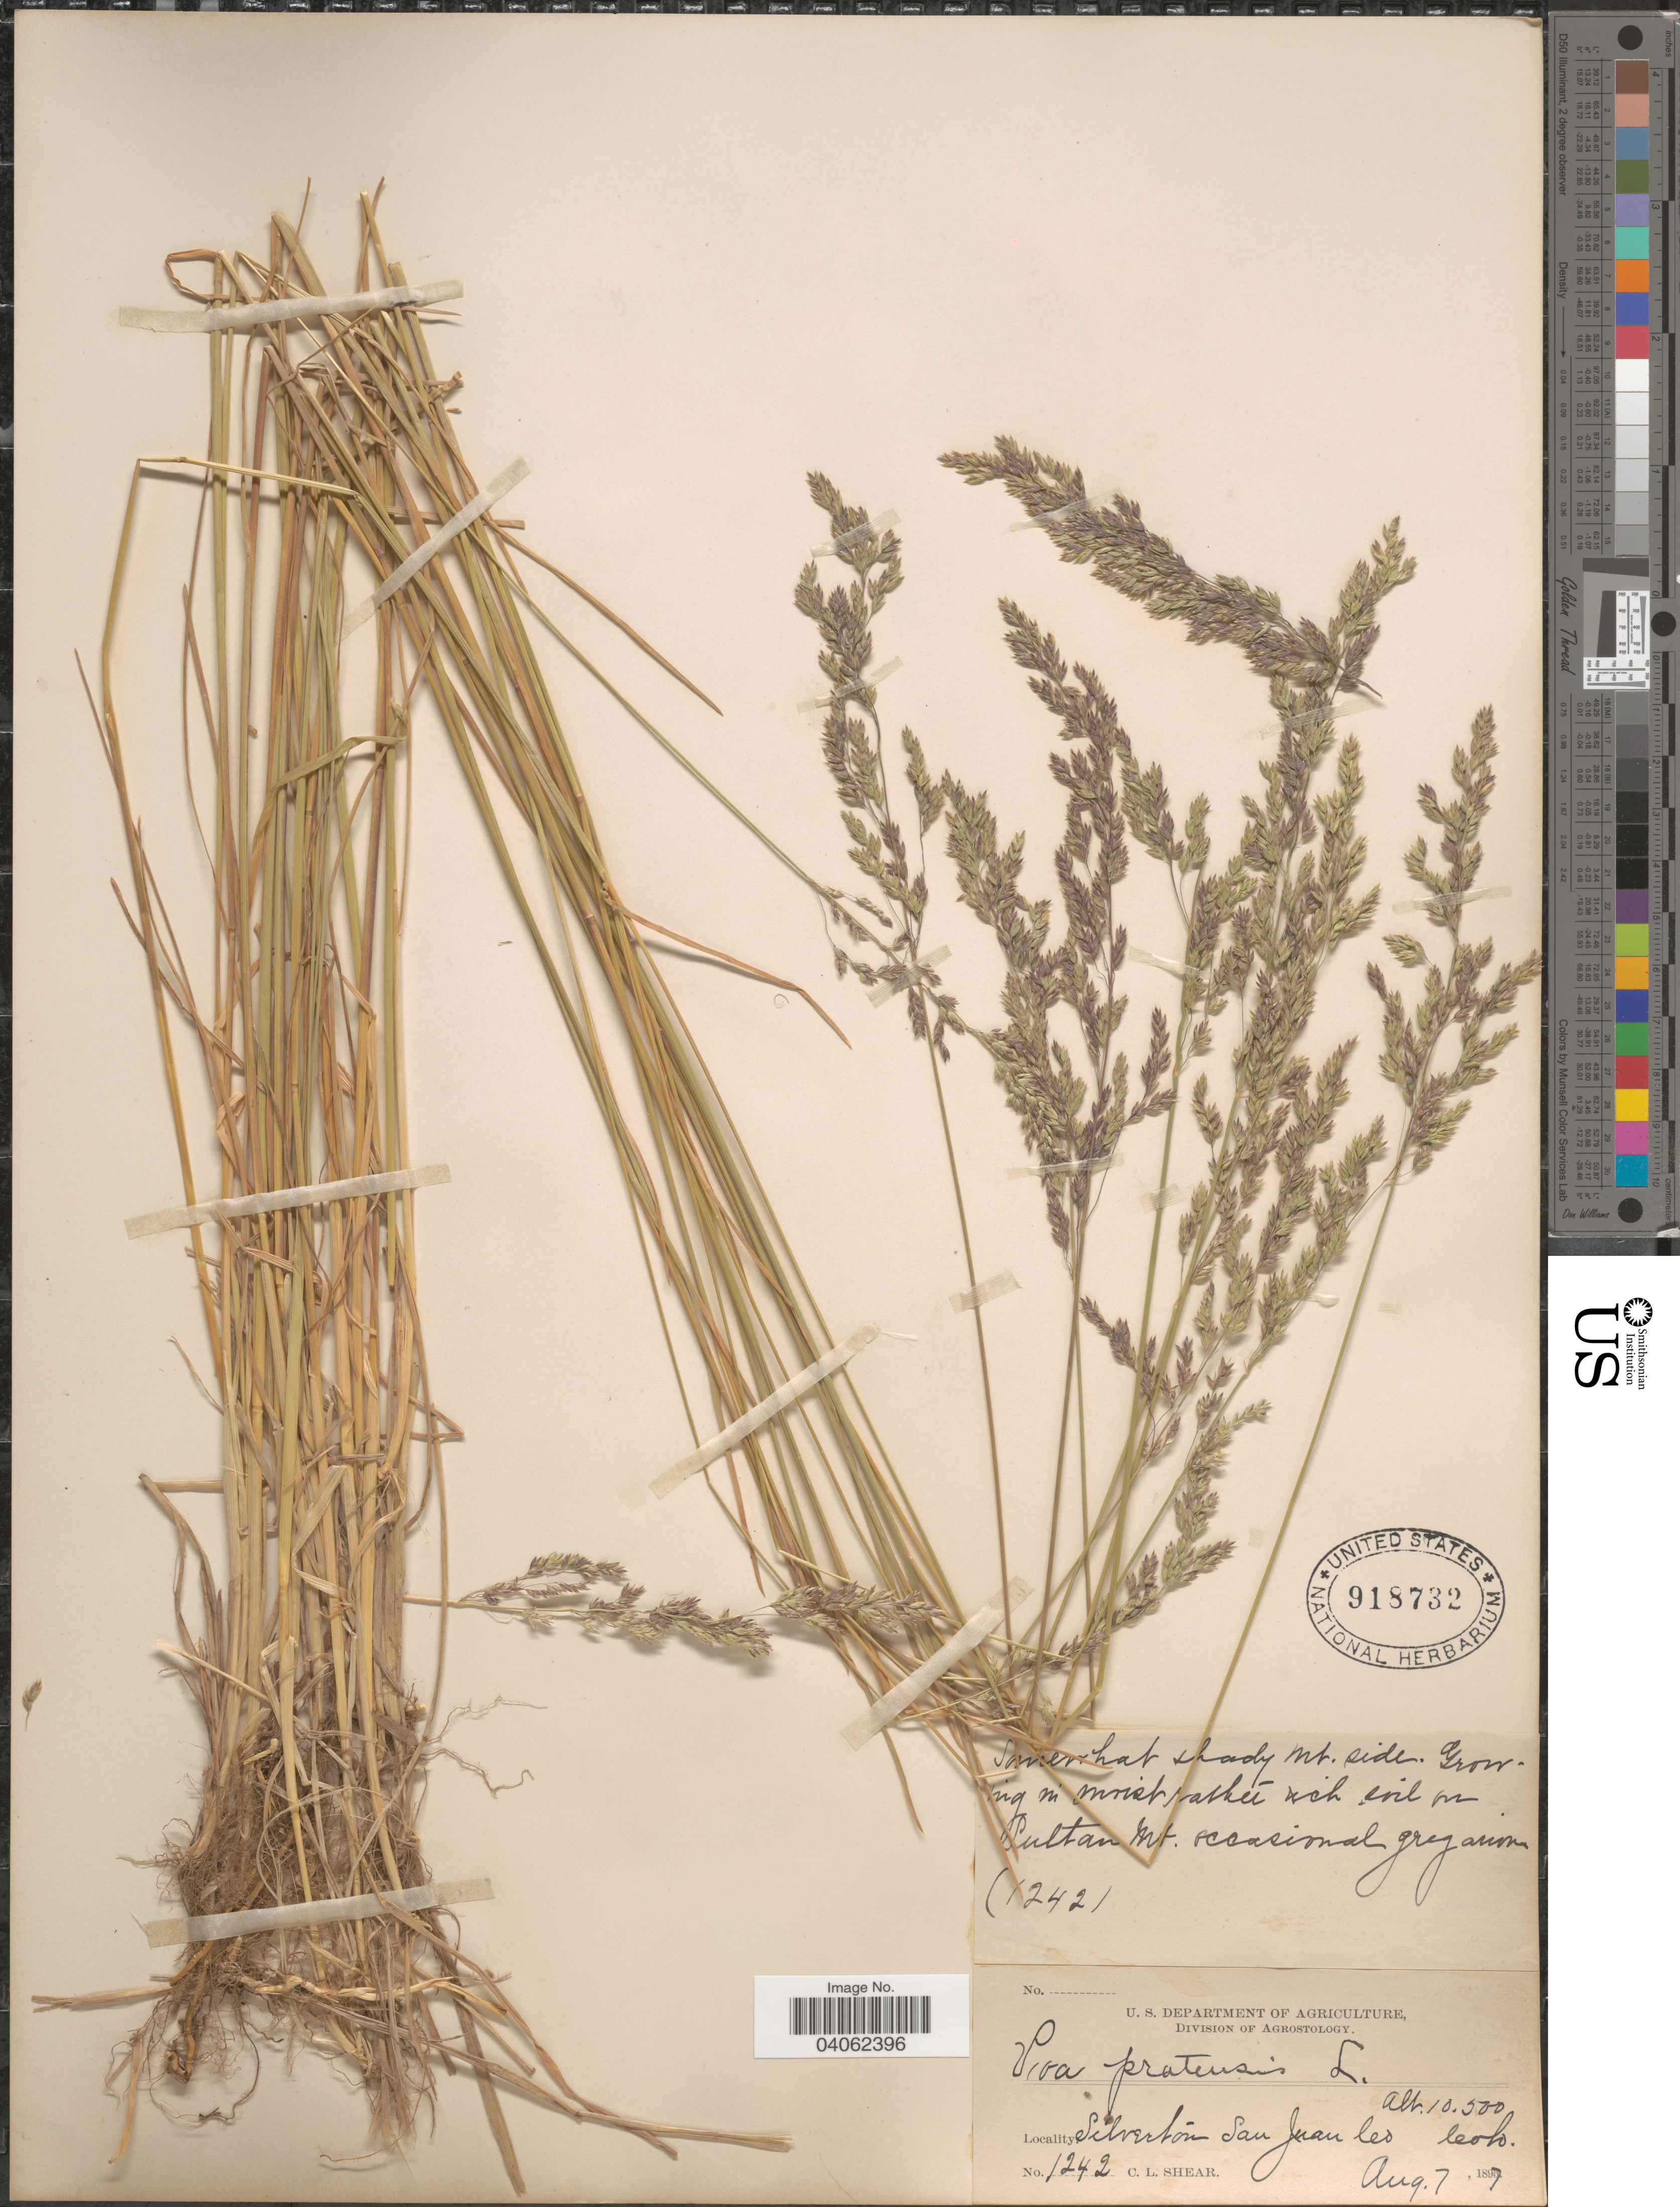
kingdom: Plantae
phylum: Tracheophyta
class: Liliopsida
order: Poales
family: Poaceae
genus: Poa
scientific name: Poa pratensis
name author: L.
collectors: C. L. Shear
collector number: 1242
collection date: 1897-08-07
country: United States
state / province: Colorado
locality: Silverton San Juan Co.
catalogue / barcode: US 918732